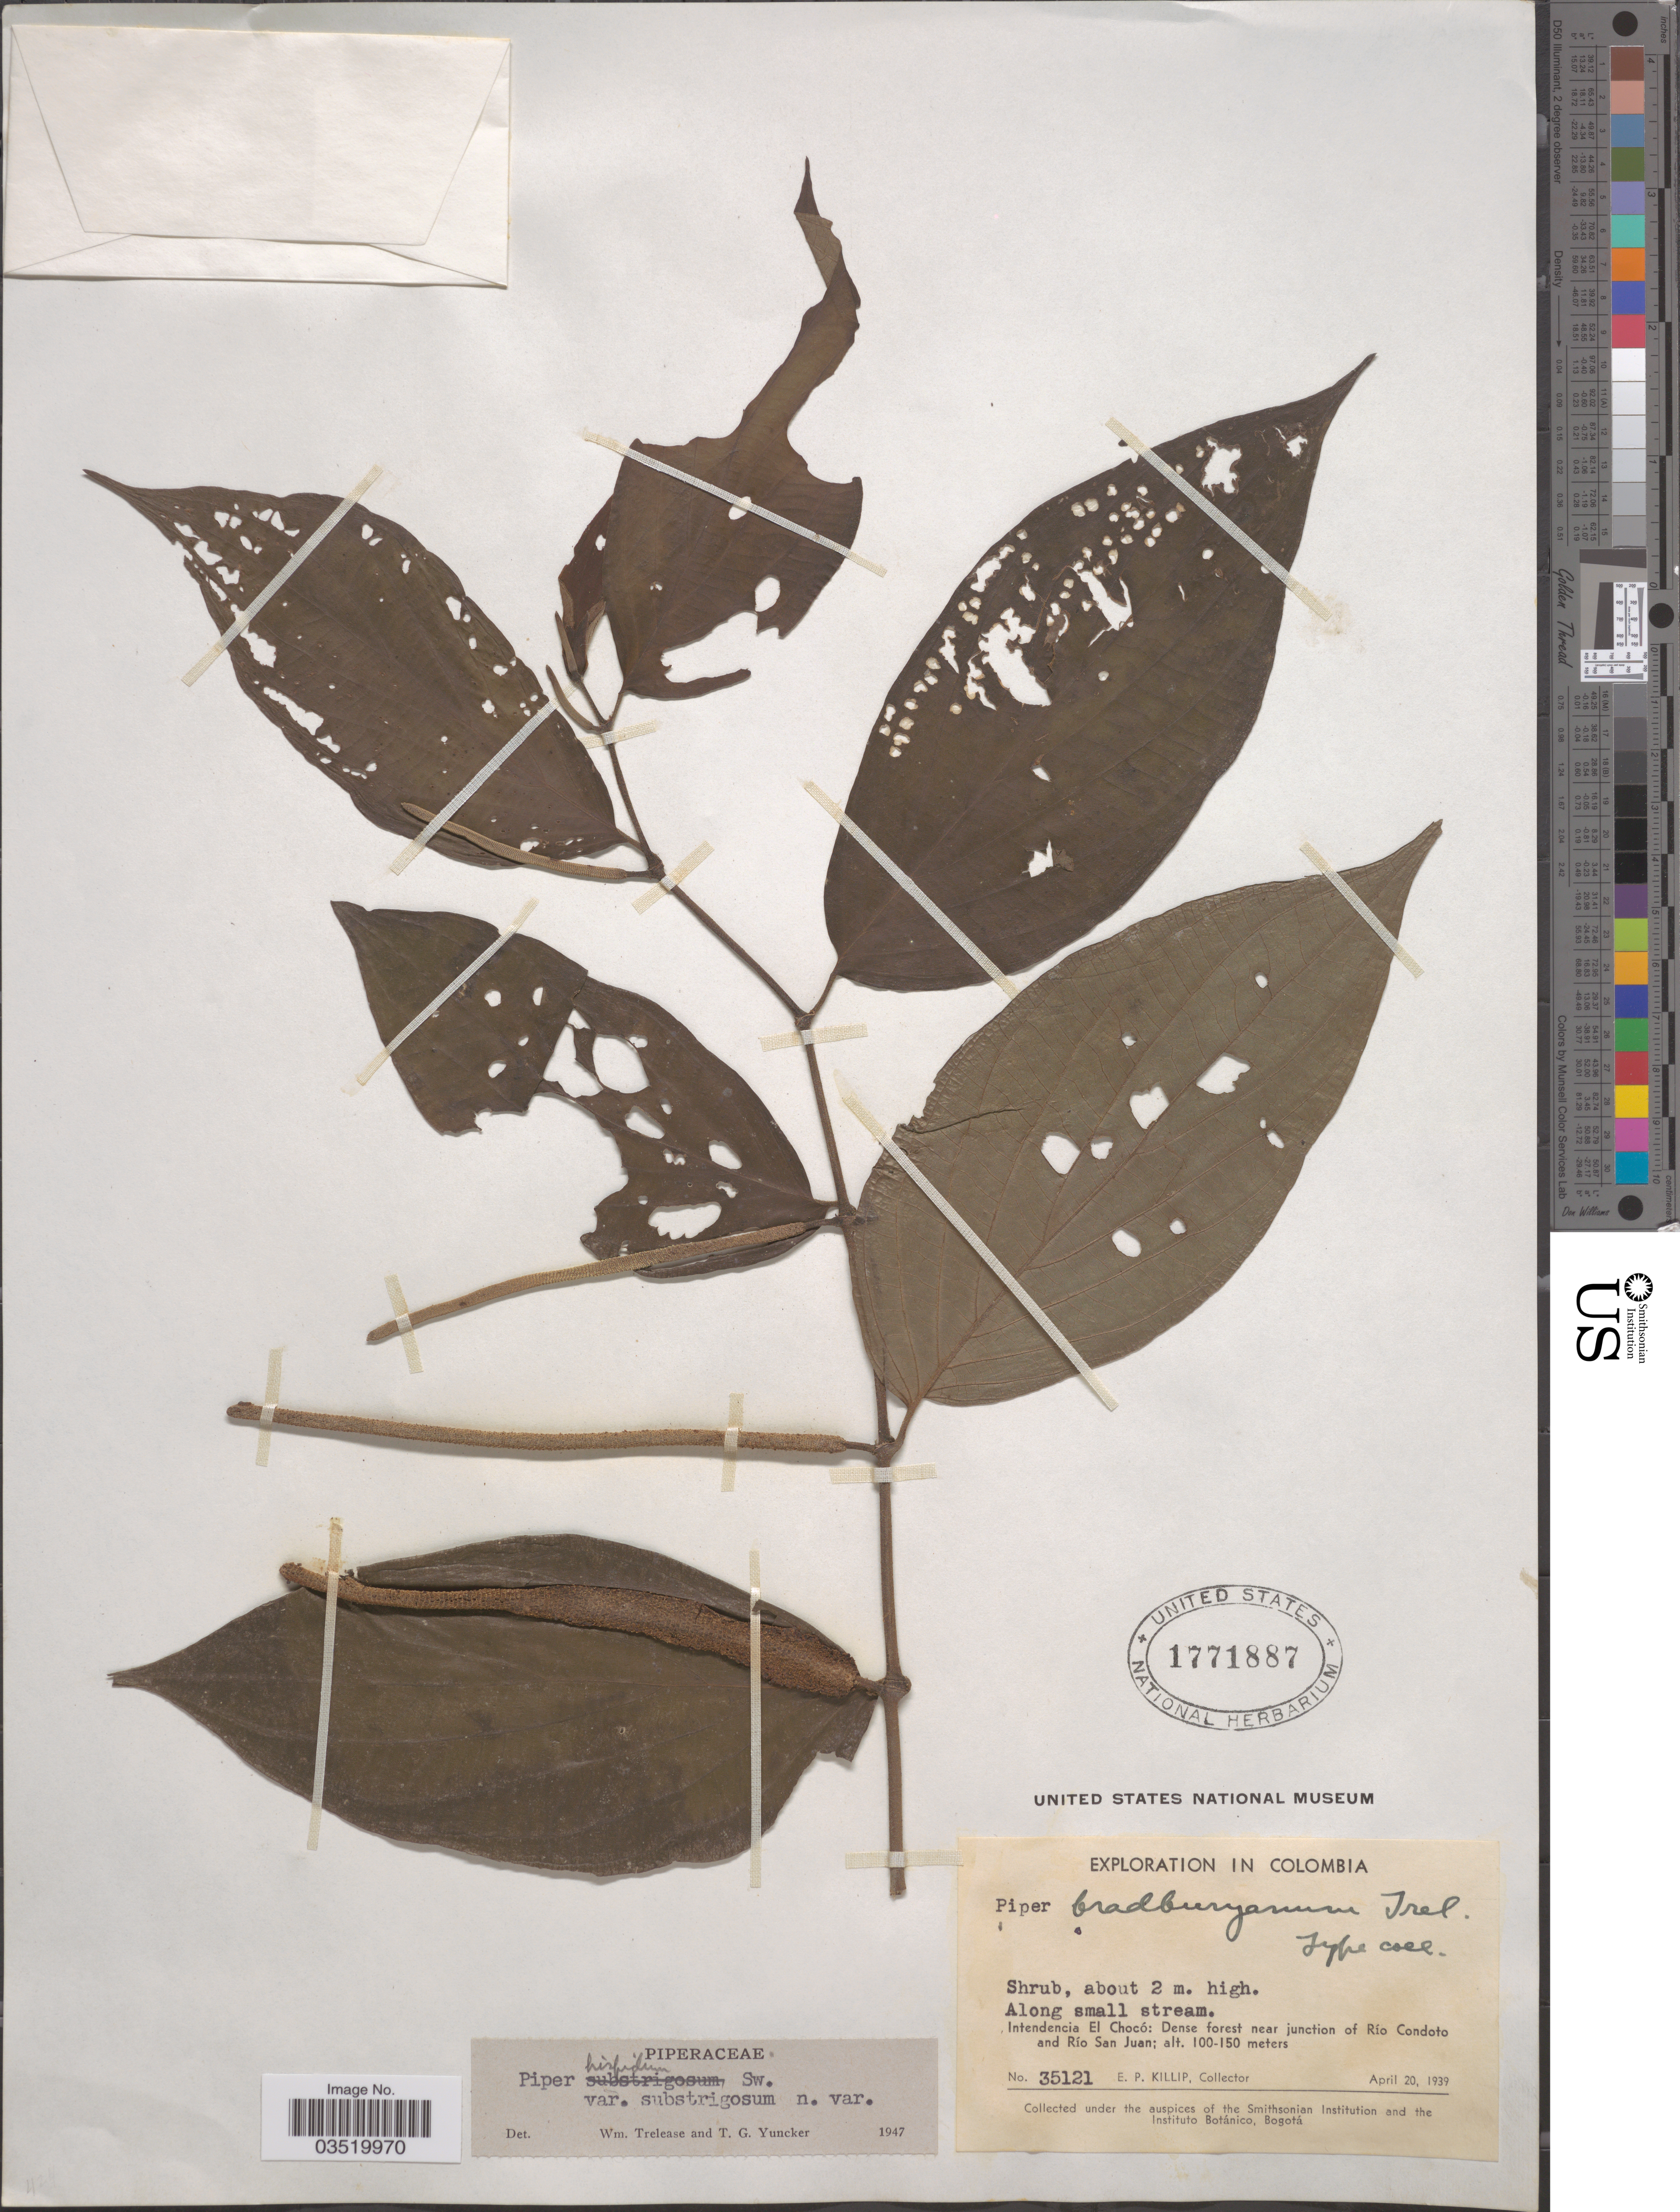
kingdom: Plantae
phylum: Tracheophyta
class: Magnoliopsida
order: Piperales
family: Piperaceae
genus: Piper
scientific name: Piper hispidum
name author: Sw.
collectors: E. P. Killip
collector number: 35121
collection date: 1939-04-20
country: Colombia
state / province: Chocó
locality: Intendencia El Chocó: Dense forest near junction of Río Condoto and Río San Juan.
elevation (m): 100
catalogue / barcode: US 1771887